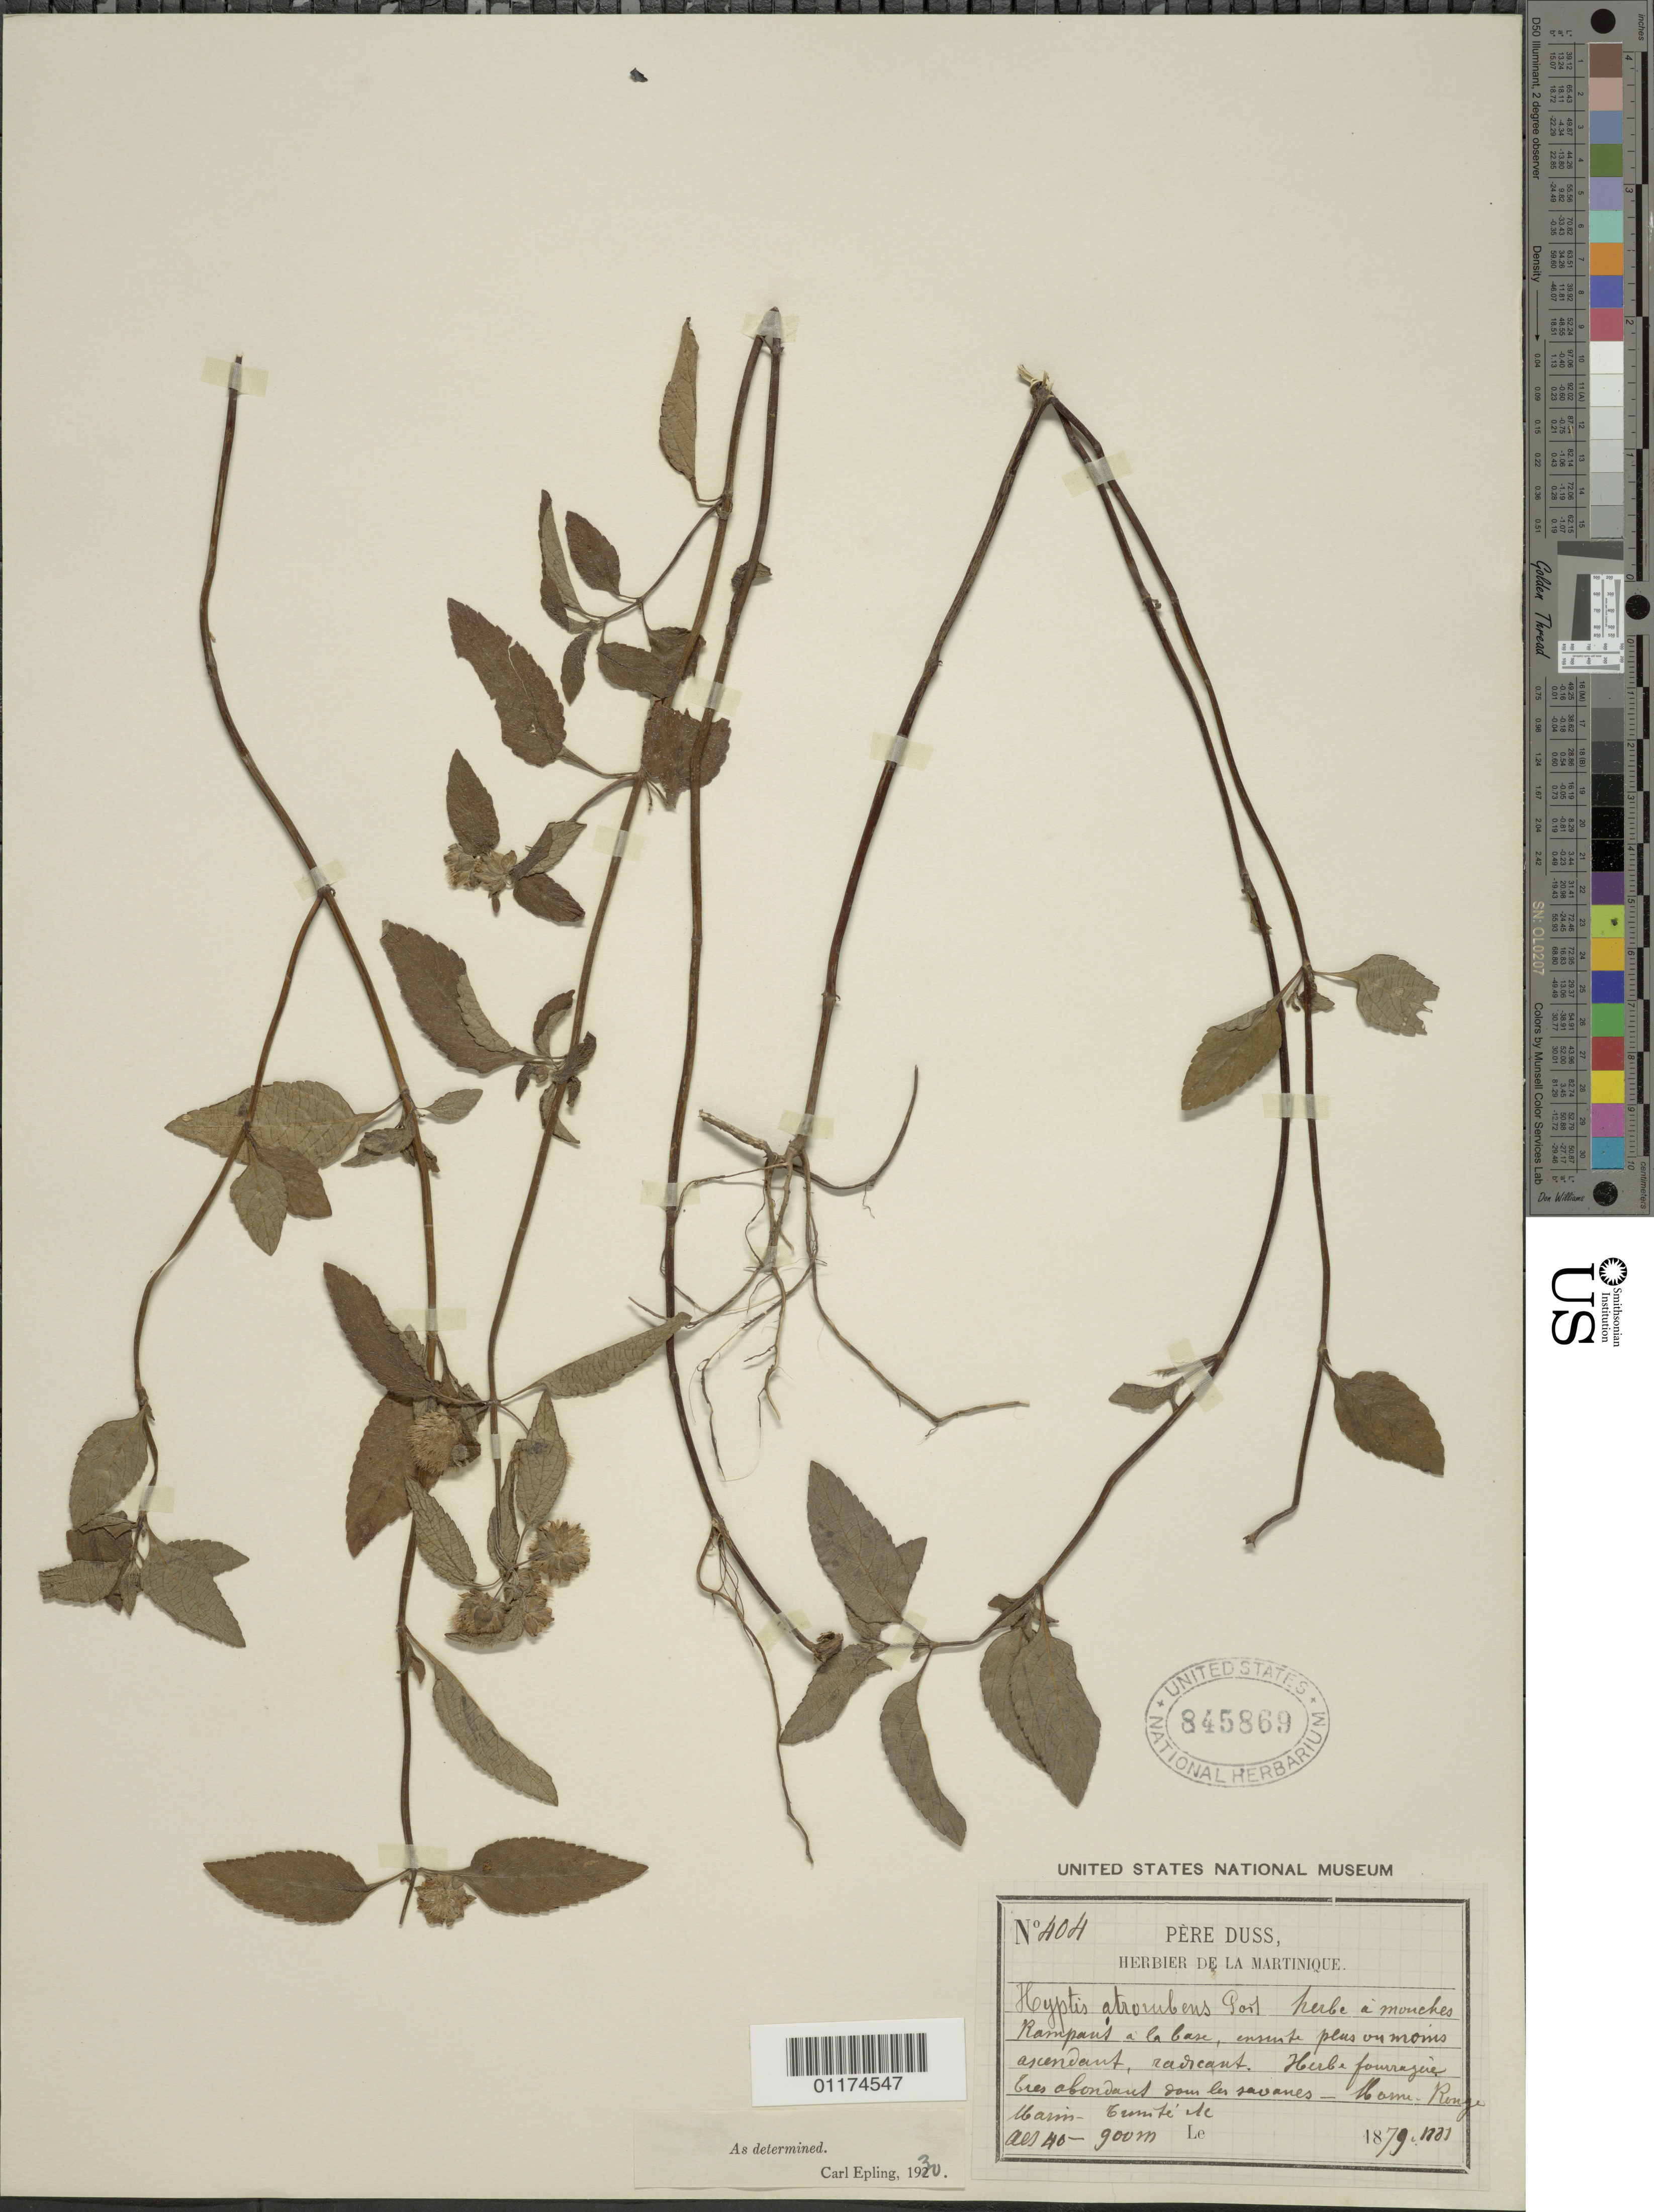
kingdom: Plantae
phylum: Tracheophyta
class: Magnoliopsida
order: Lamiales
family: Lamiaceae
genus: Hyptis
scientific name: Hyptis atrorubens var. atrorubens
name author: Poit.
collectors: Père Duss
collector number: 404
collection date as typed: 1879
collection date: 1879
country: Martinique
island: Martinique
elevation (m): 40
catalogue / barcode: US 845869